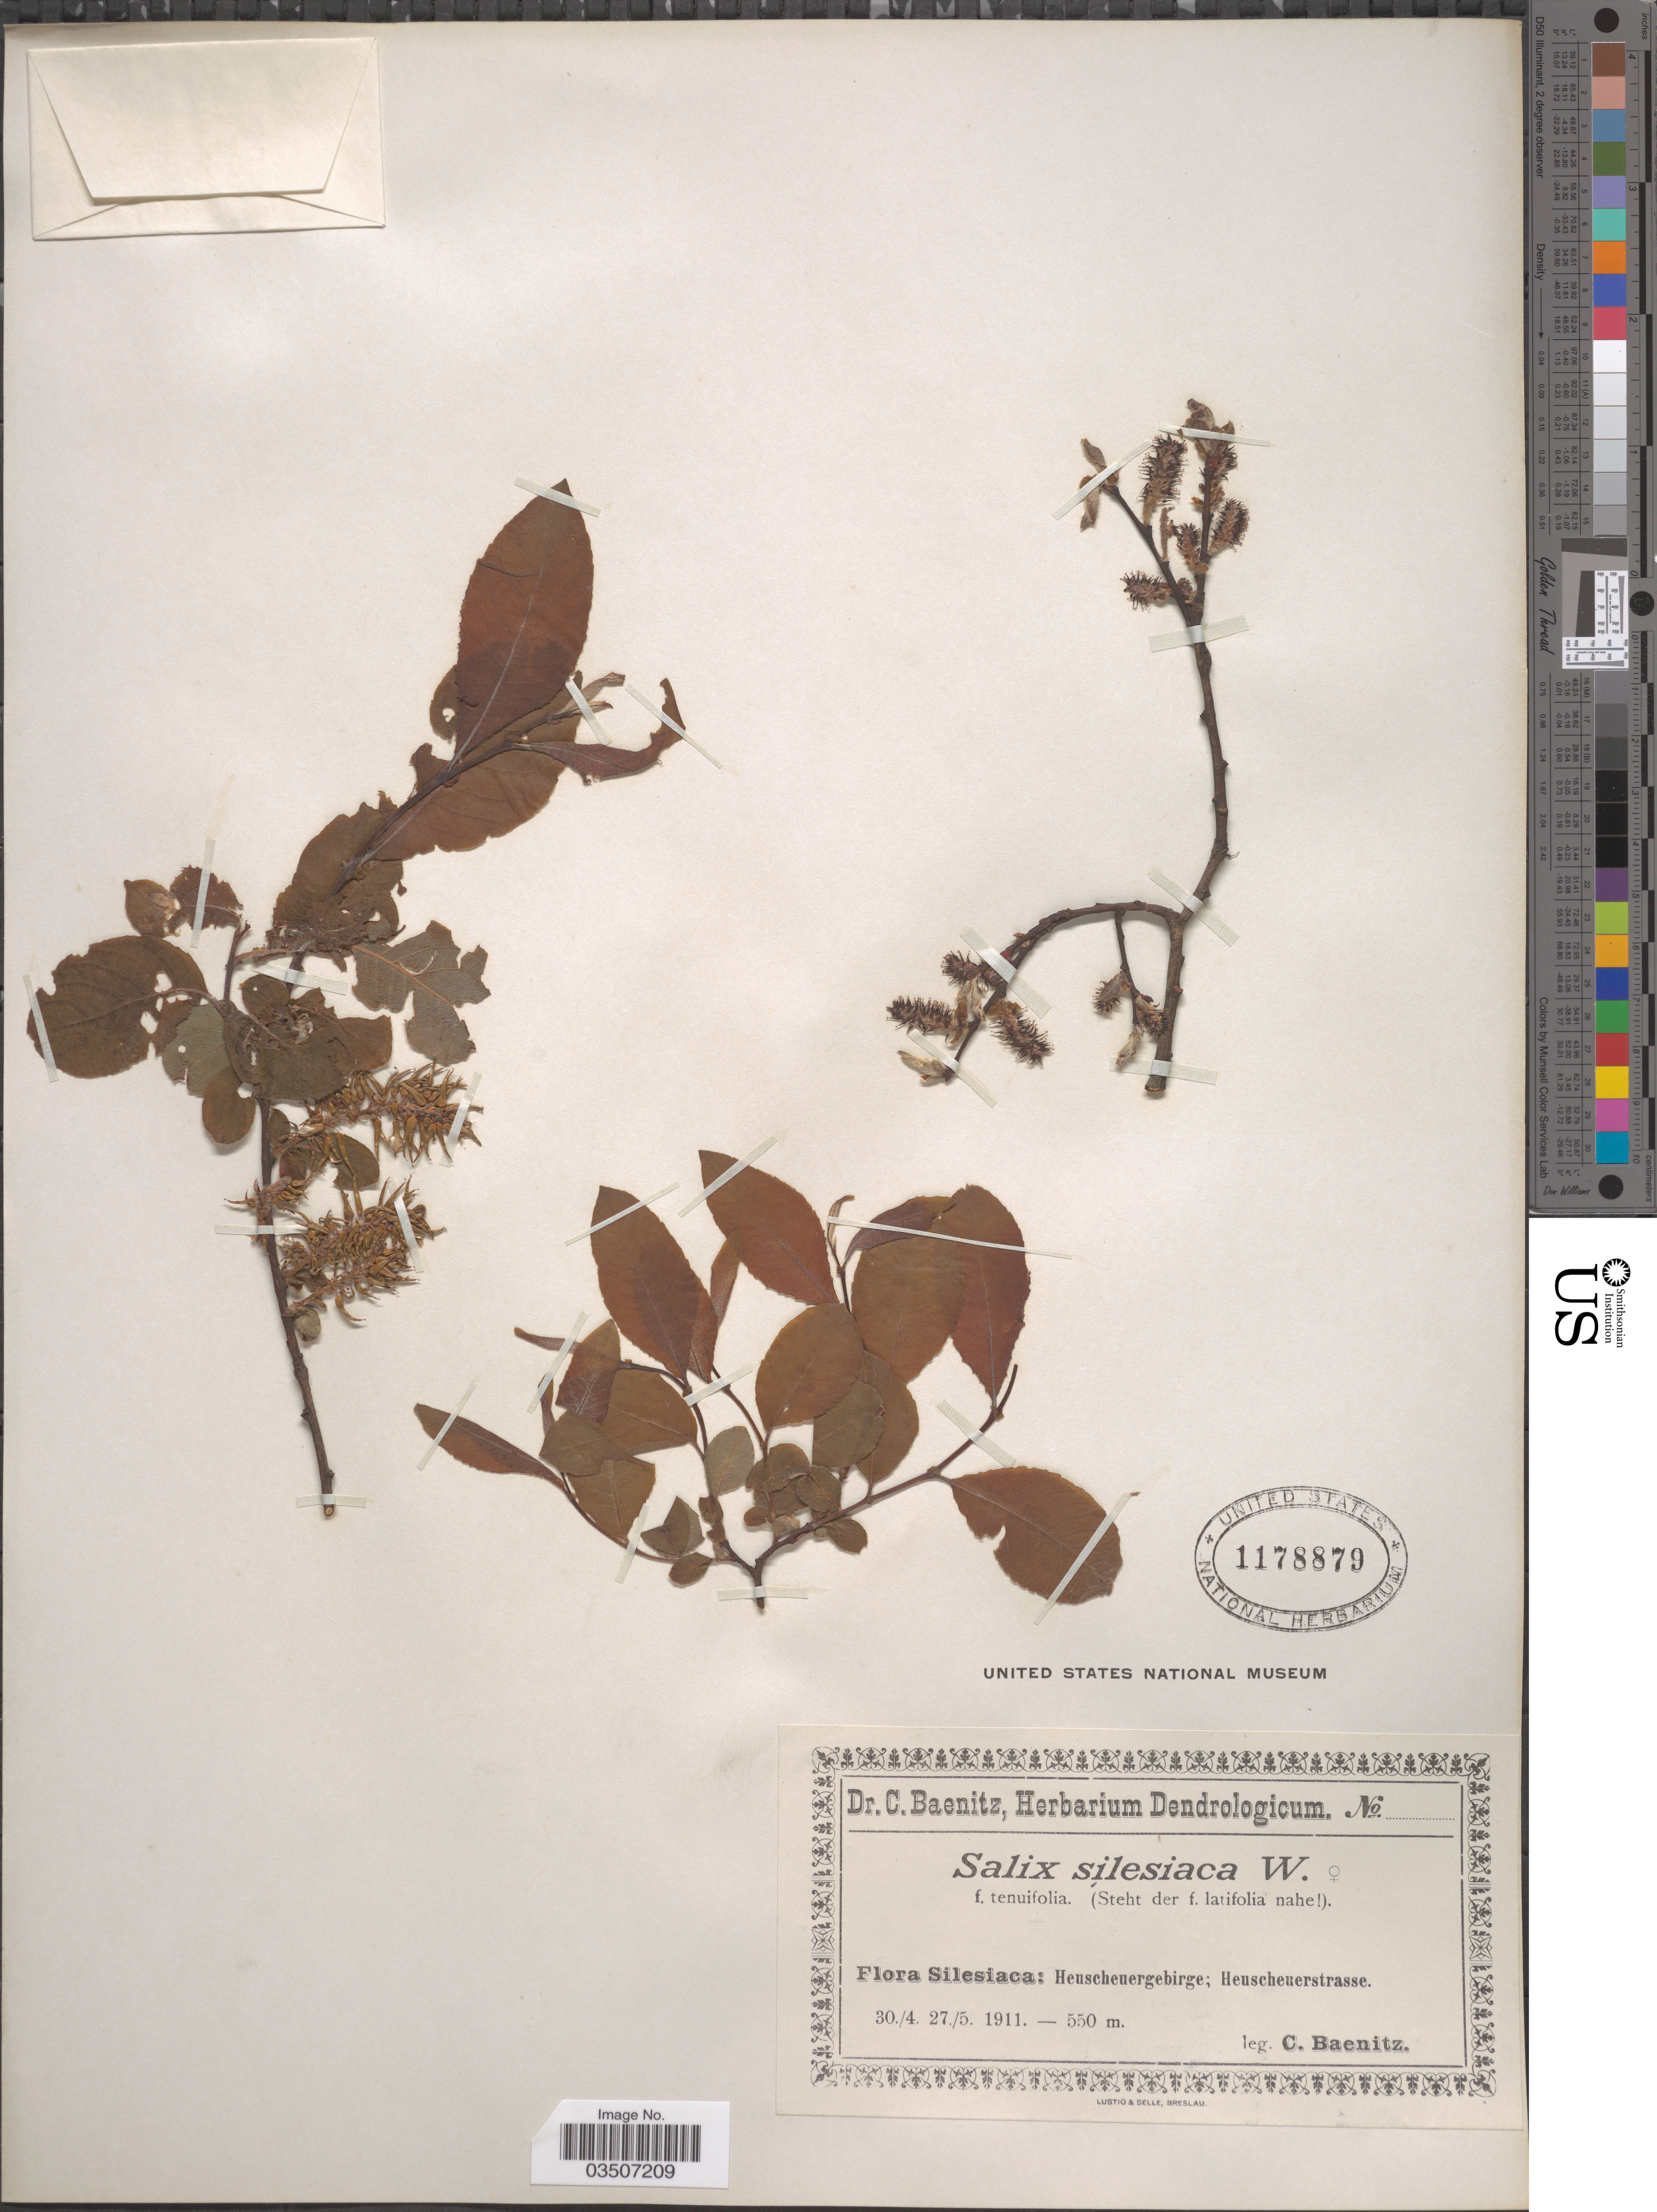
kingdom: Plantae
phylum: Tracheophyta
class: Magnoliopsida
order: Malpighiales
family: Salicaceae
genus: Salix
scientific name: Salix silesiaca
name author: Willd.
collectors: C. G. Baenitz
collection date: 1911-04-30/1911-05-27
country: Poland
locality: Silesiaca: Heuscheuergebirge; Heuscheuerstrasse.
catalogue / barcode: US 1178879